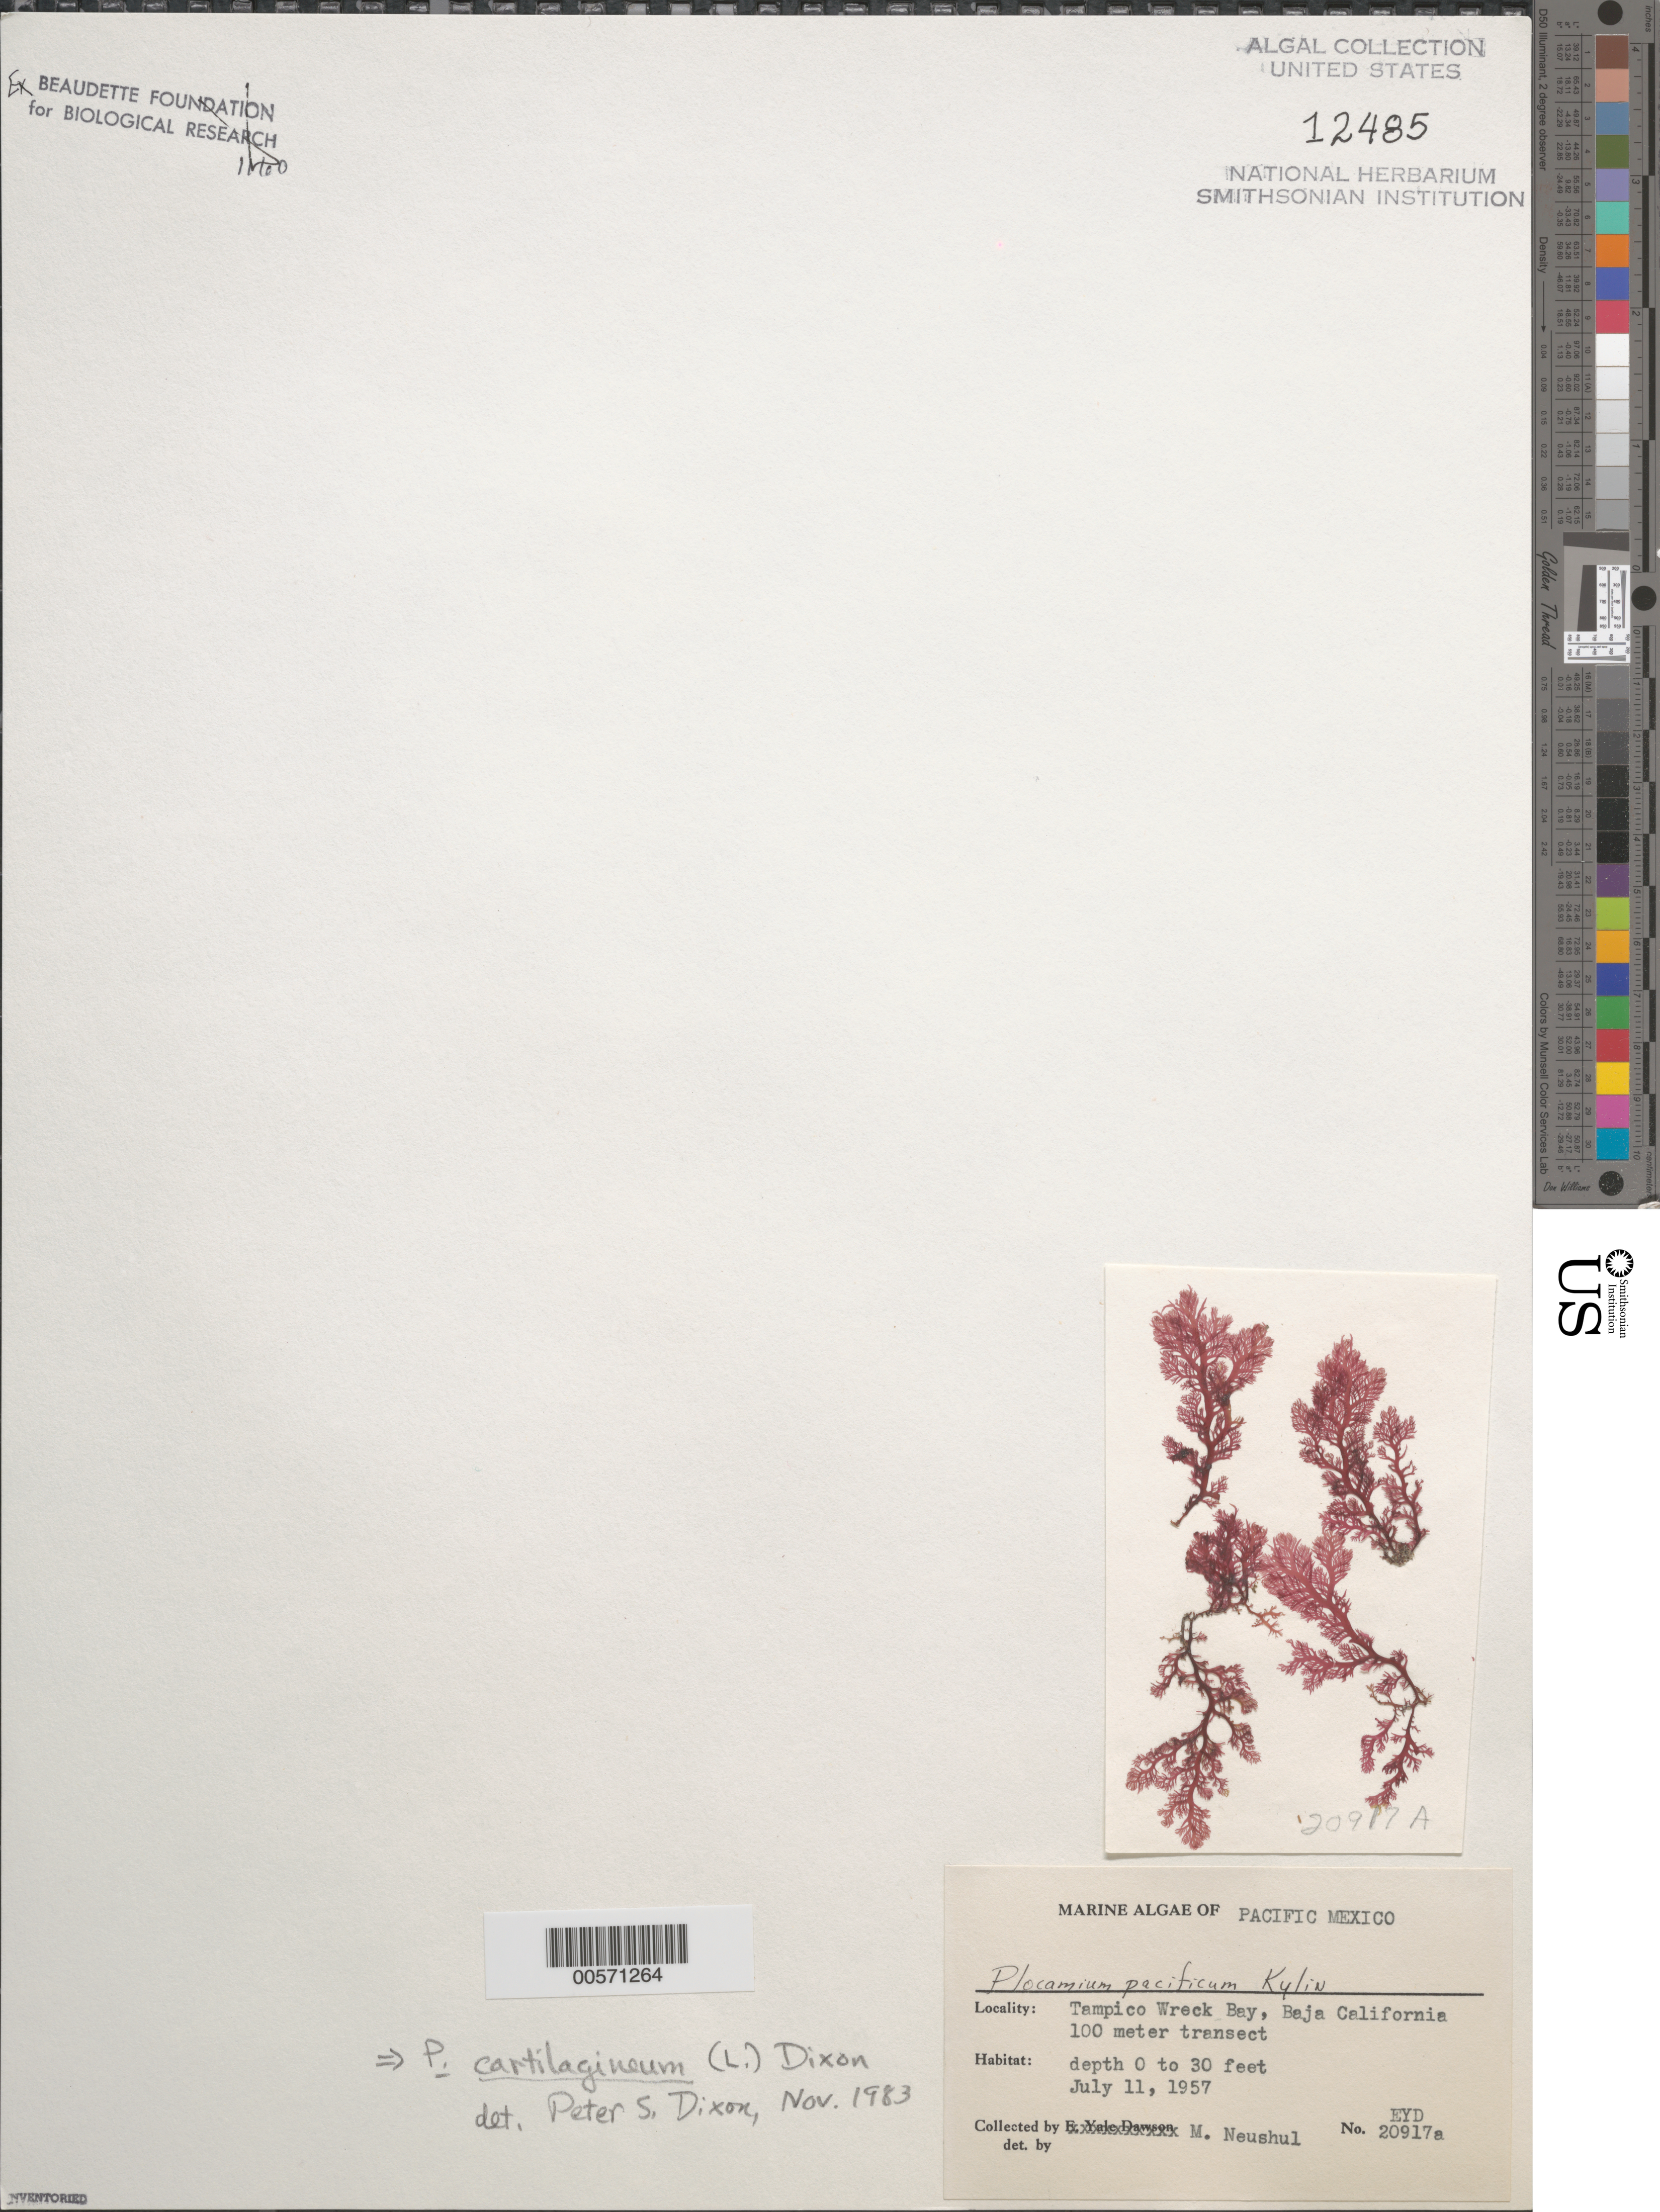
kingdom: Plantae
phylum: Rhodophyta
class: Florideophyceae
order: Plocamiales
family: Plocamiaceae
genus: Plocamium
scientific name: Plocamium cartilagineum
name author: (L.) P.S. Dixon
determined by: Dixon, P. S.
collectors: M. Neushul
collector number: EYD 20917a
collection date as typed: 11 Jul 1957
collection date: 1957-07-11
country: Mexico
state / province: Baja California Norte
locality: Tampico Wreck Bay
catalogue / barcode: US 12485